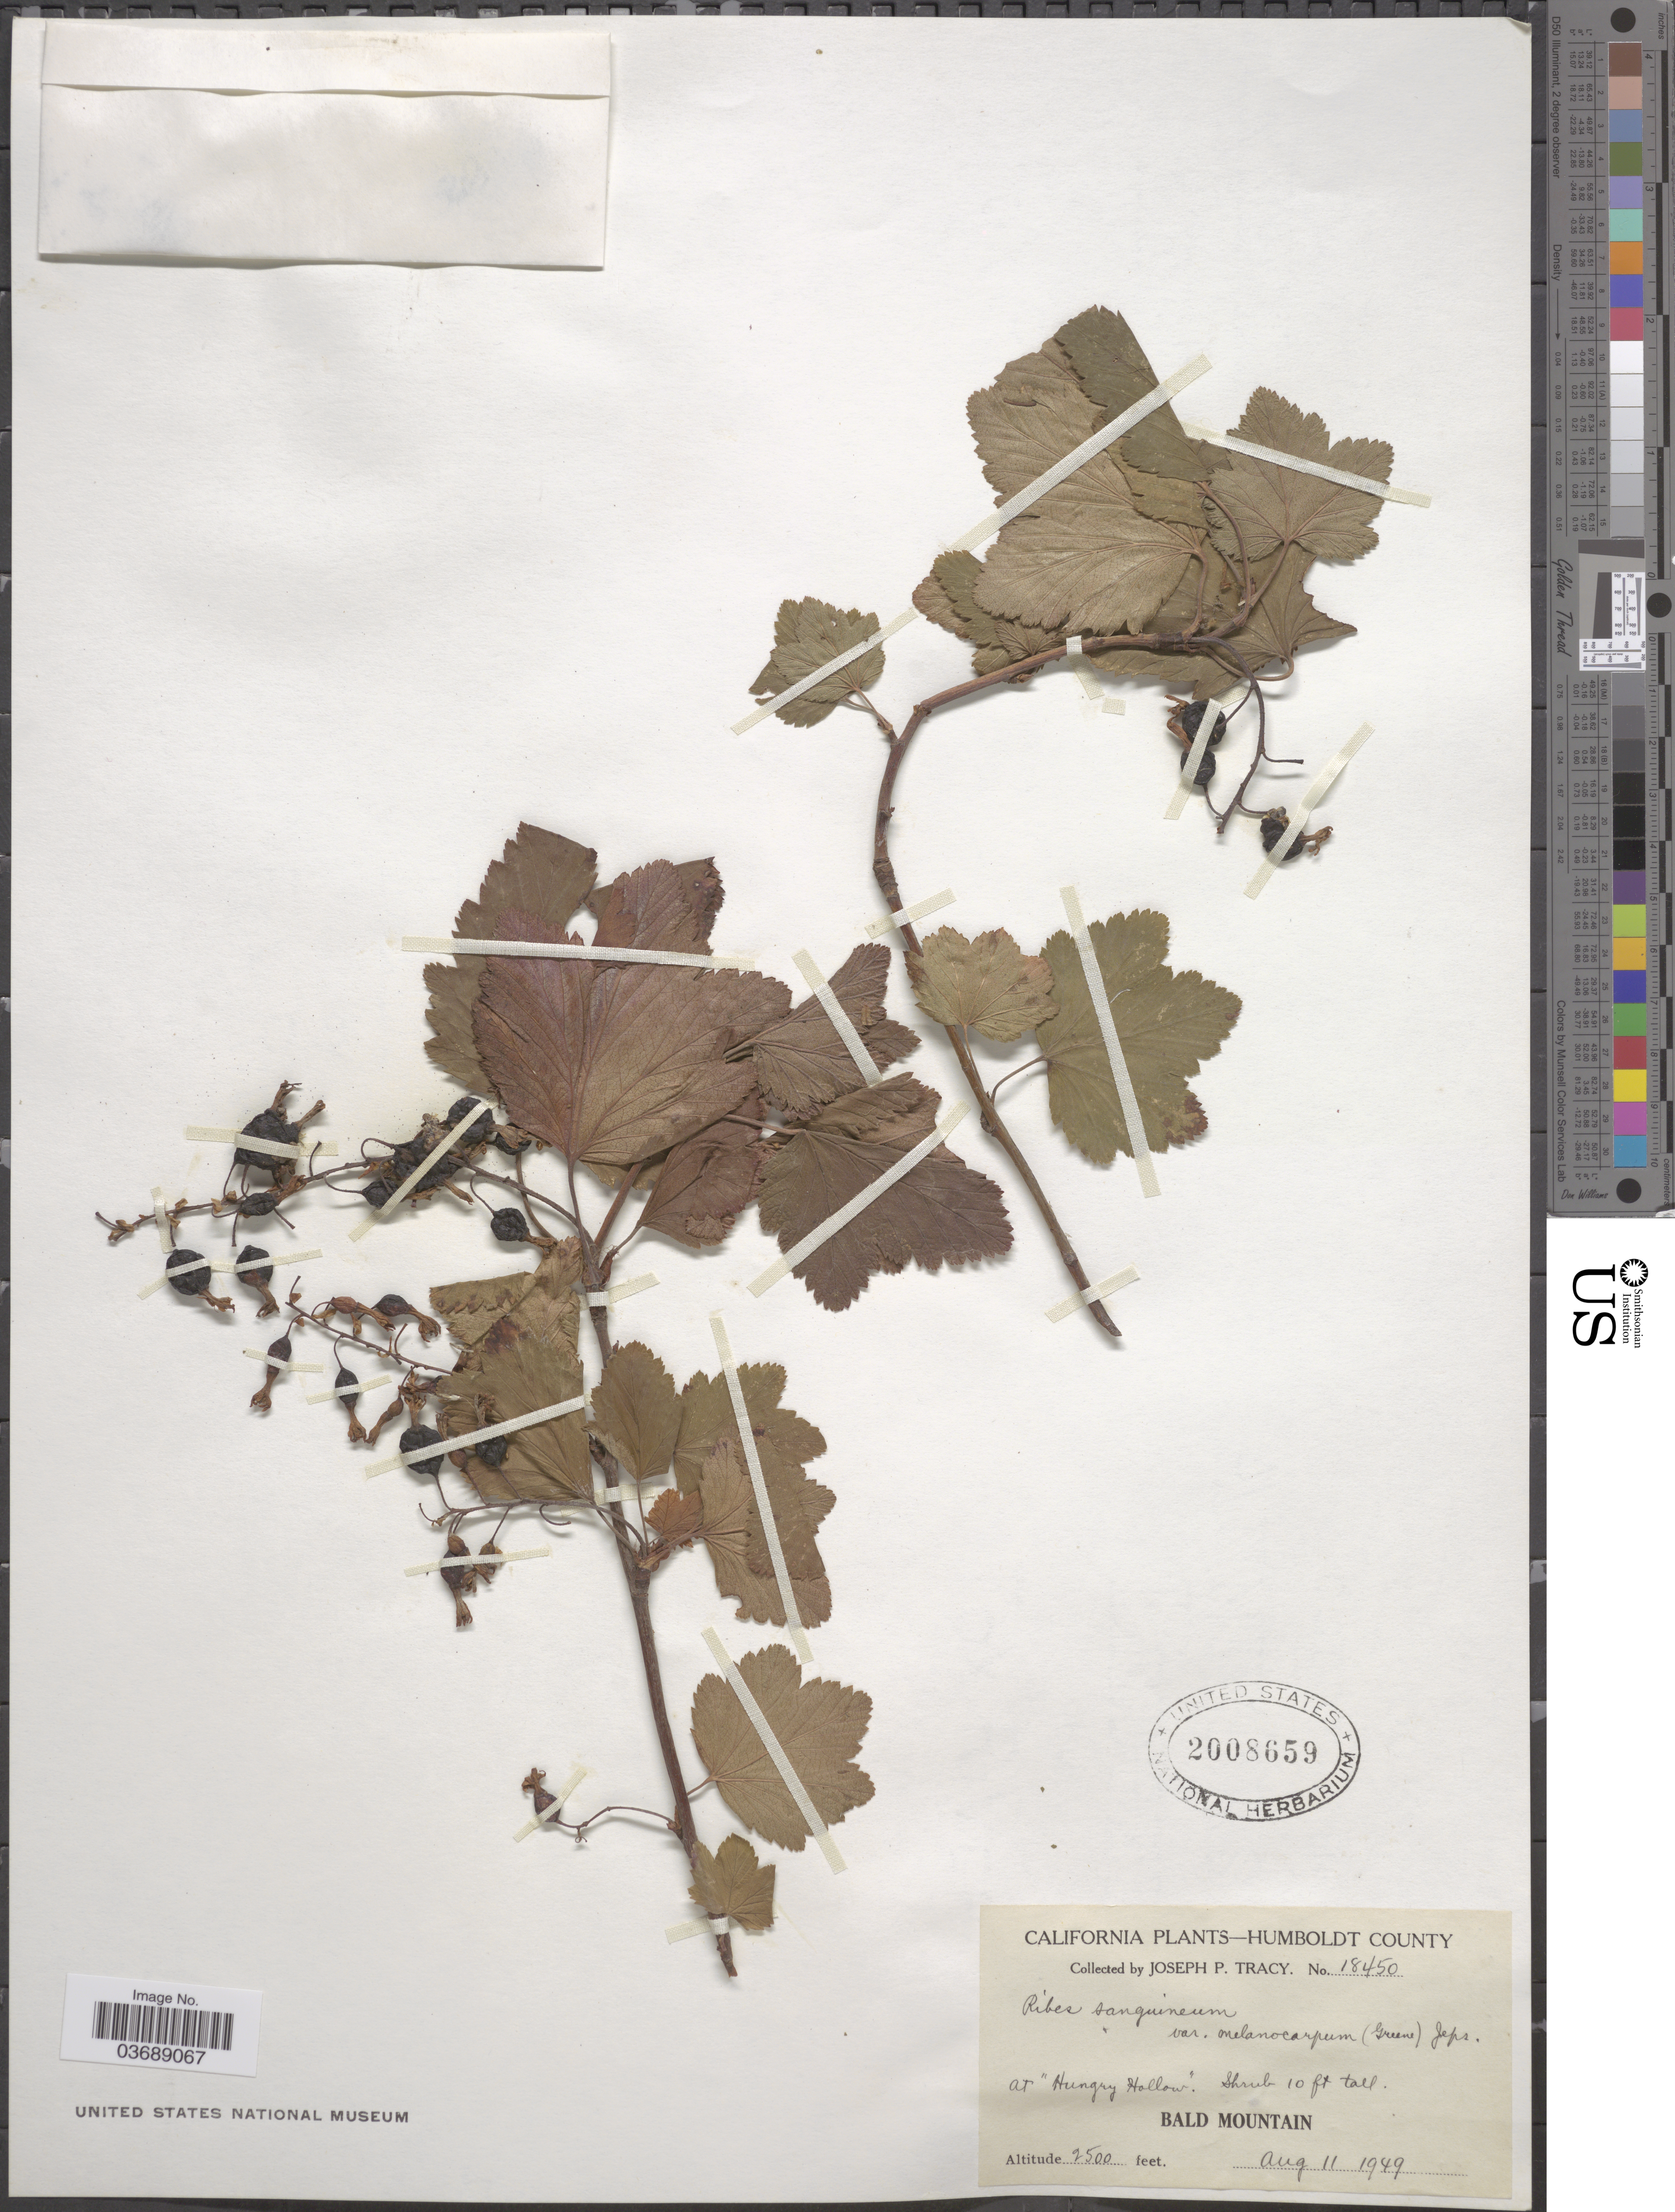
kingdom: Plantae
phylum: Tracheophyta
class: Magnoliopsida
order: Saxifragales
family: Grossulariaceae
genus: Ribes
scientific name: Ribes sanguineum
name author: Pursh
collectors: J. Tracy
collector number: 18450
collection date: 1949-08-11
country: United States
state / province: California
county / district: Humboldt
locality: Humboldt County. At "Hungry Hollow". Bald Mountain.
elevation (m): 762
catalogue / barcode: US 2008659